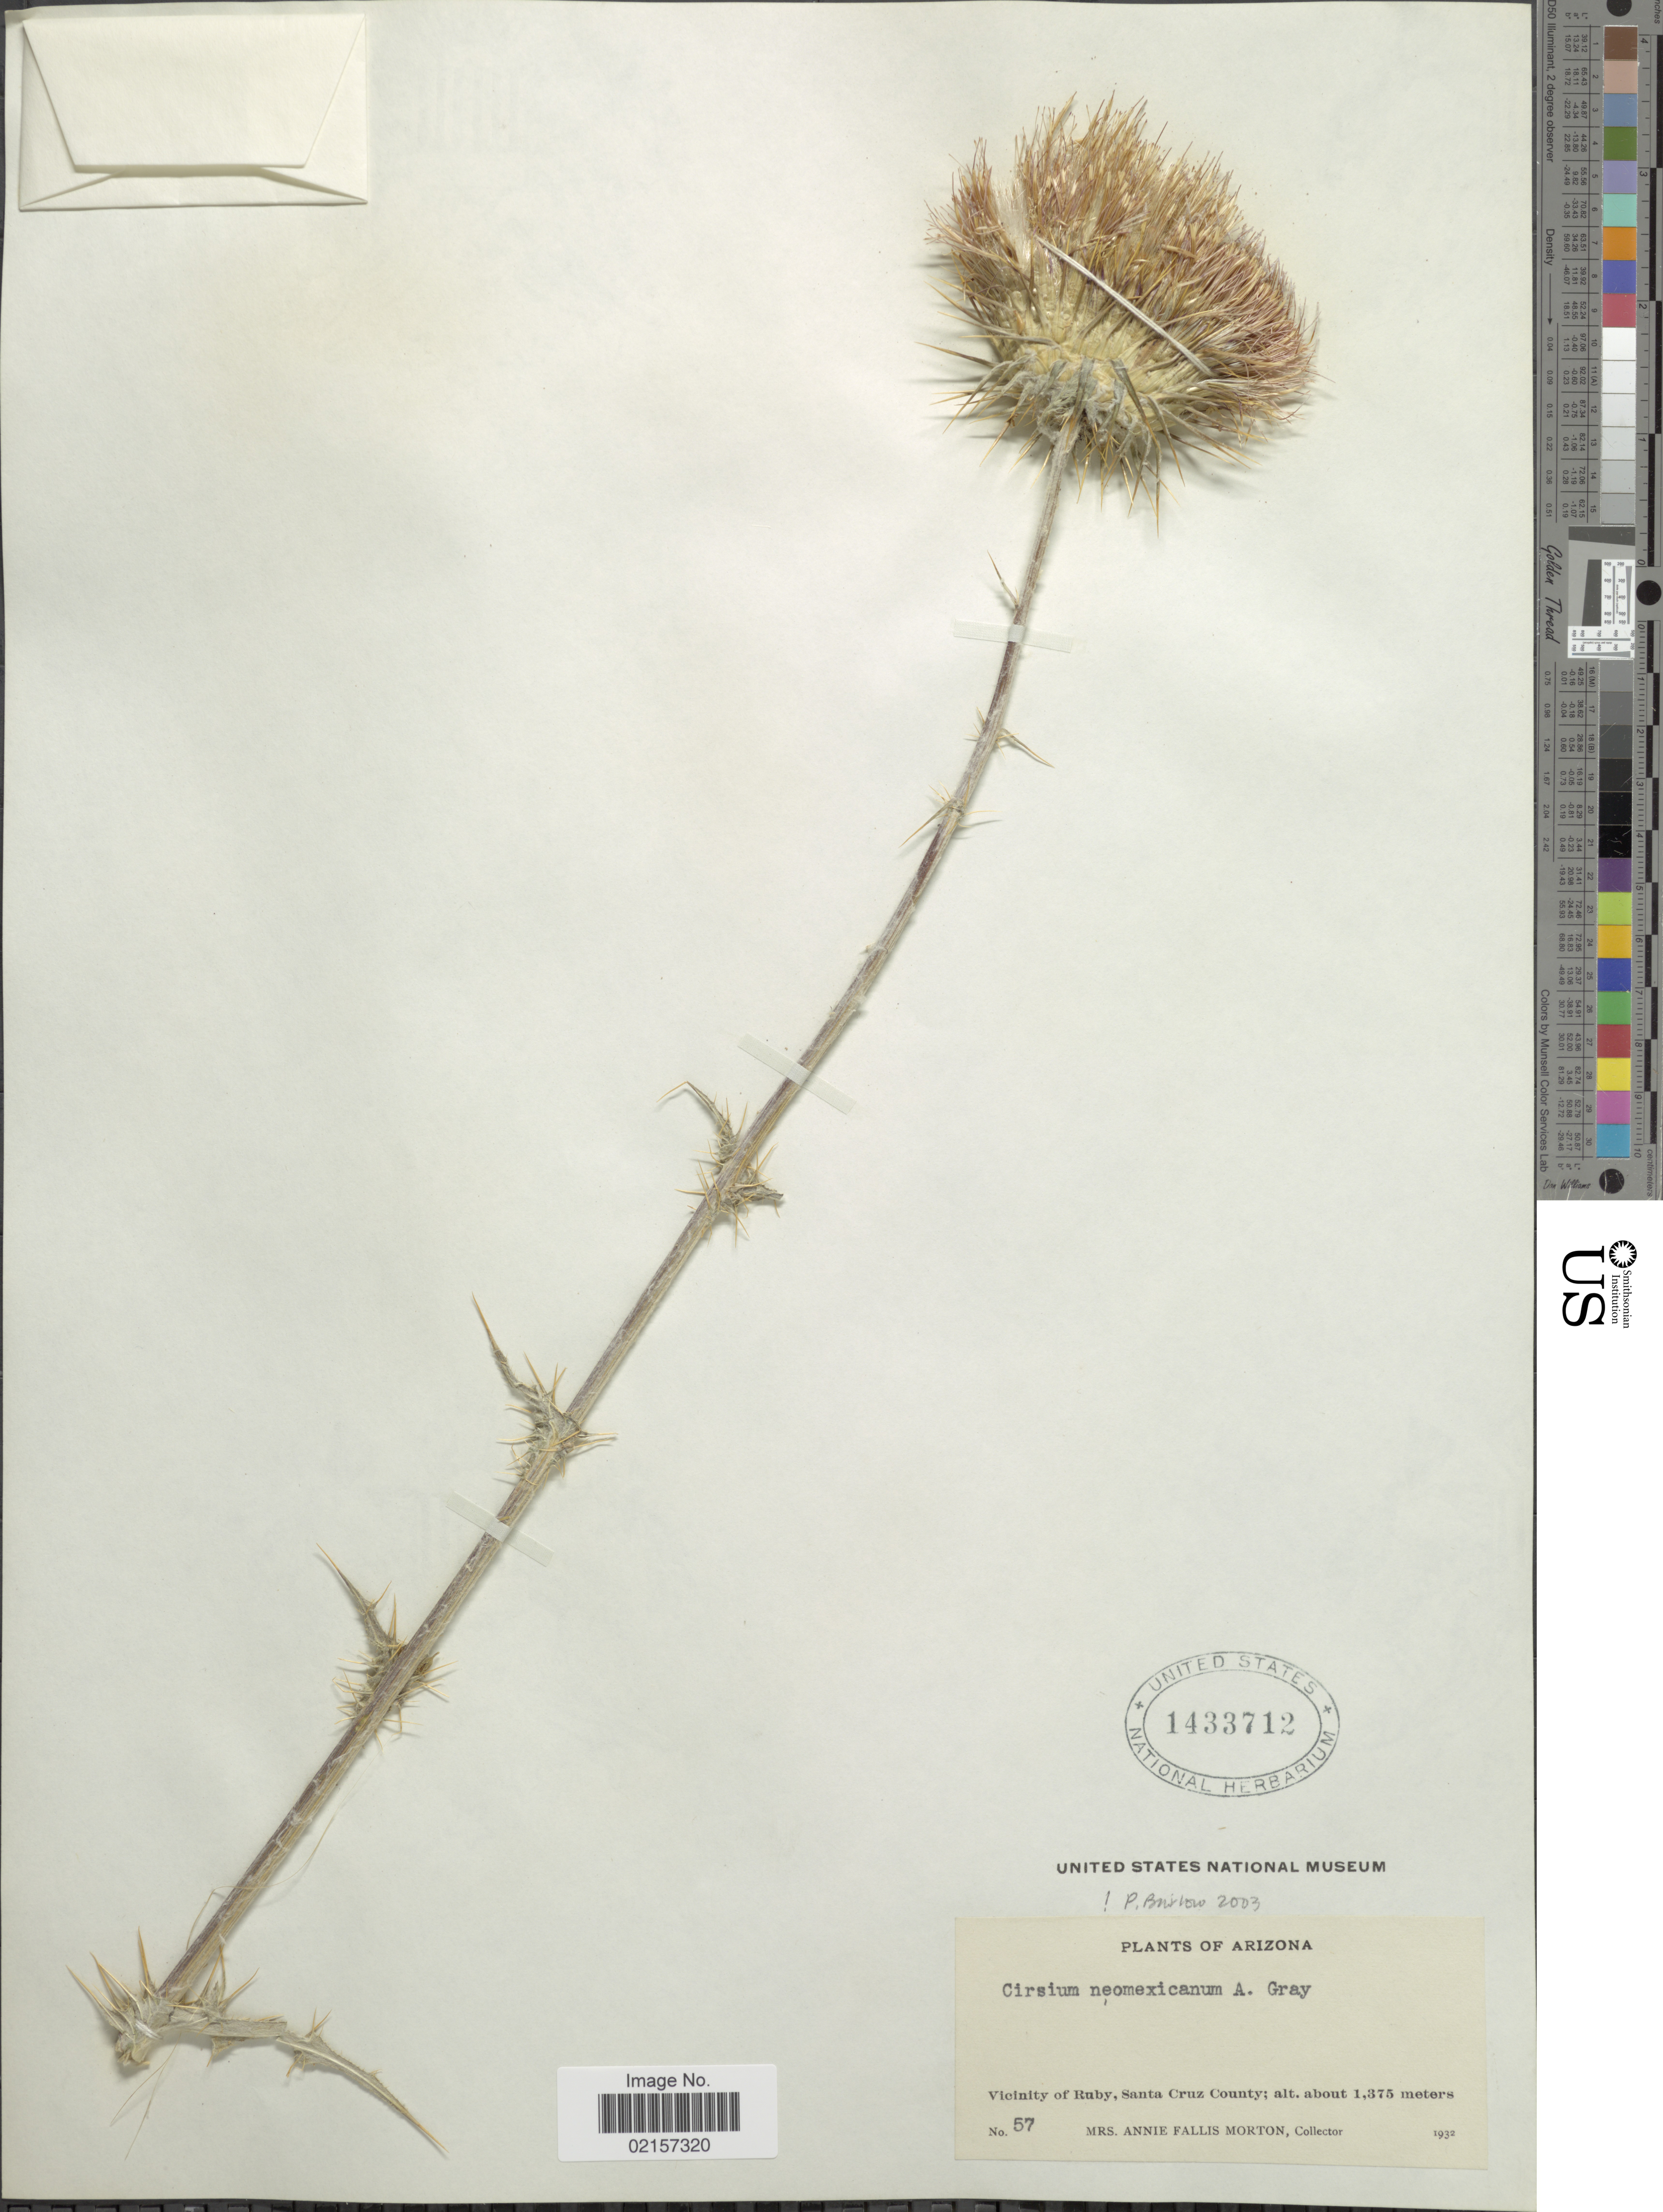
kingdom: Plantae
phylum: Tracheophyta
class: Magnoliopsida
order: Asterales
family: Asteraceae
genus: Cirsium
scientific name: Cirsium neomexicanum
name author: A. Gray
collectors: A. F. Morton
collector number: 57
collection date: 1932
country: United States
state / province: Arizona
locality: Vicinity of Ruby, Santa Cruz County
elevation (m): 1375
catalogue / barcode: US 1433712